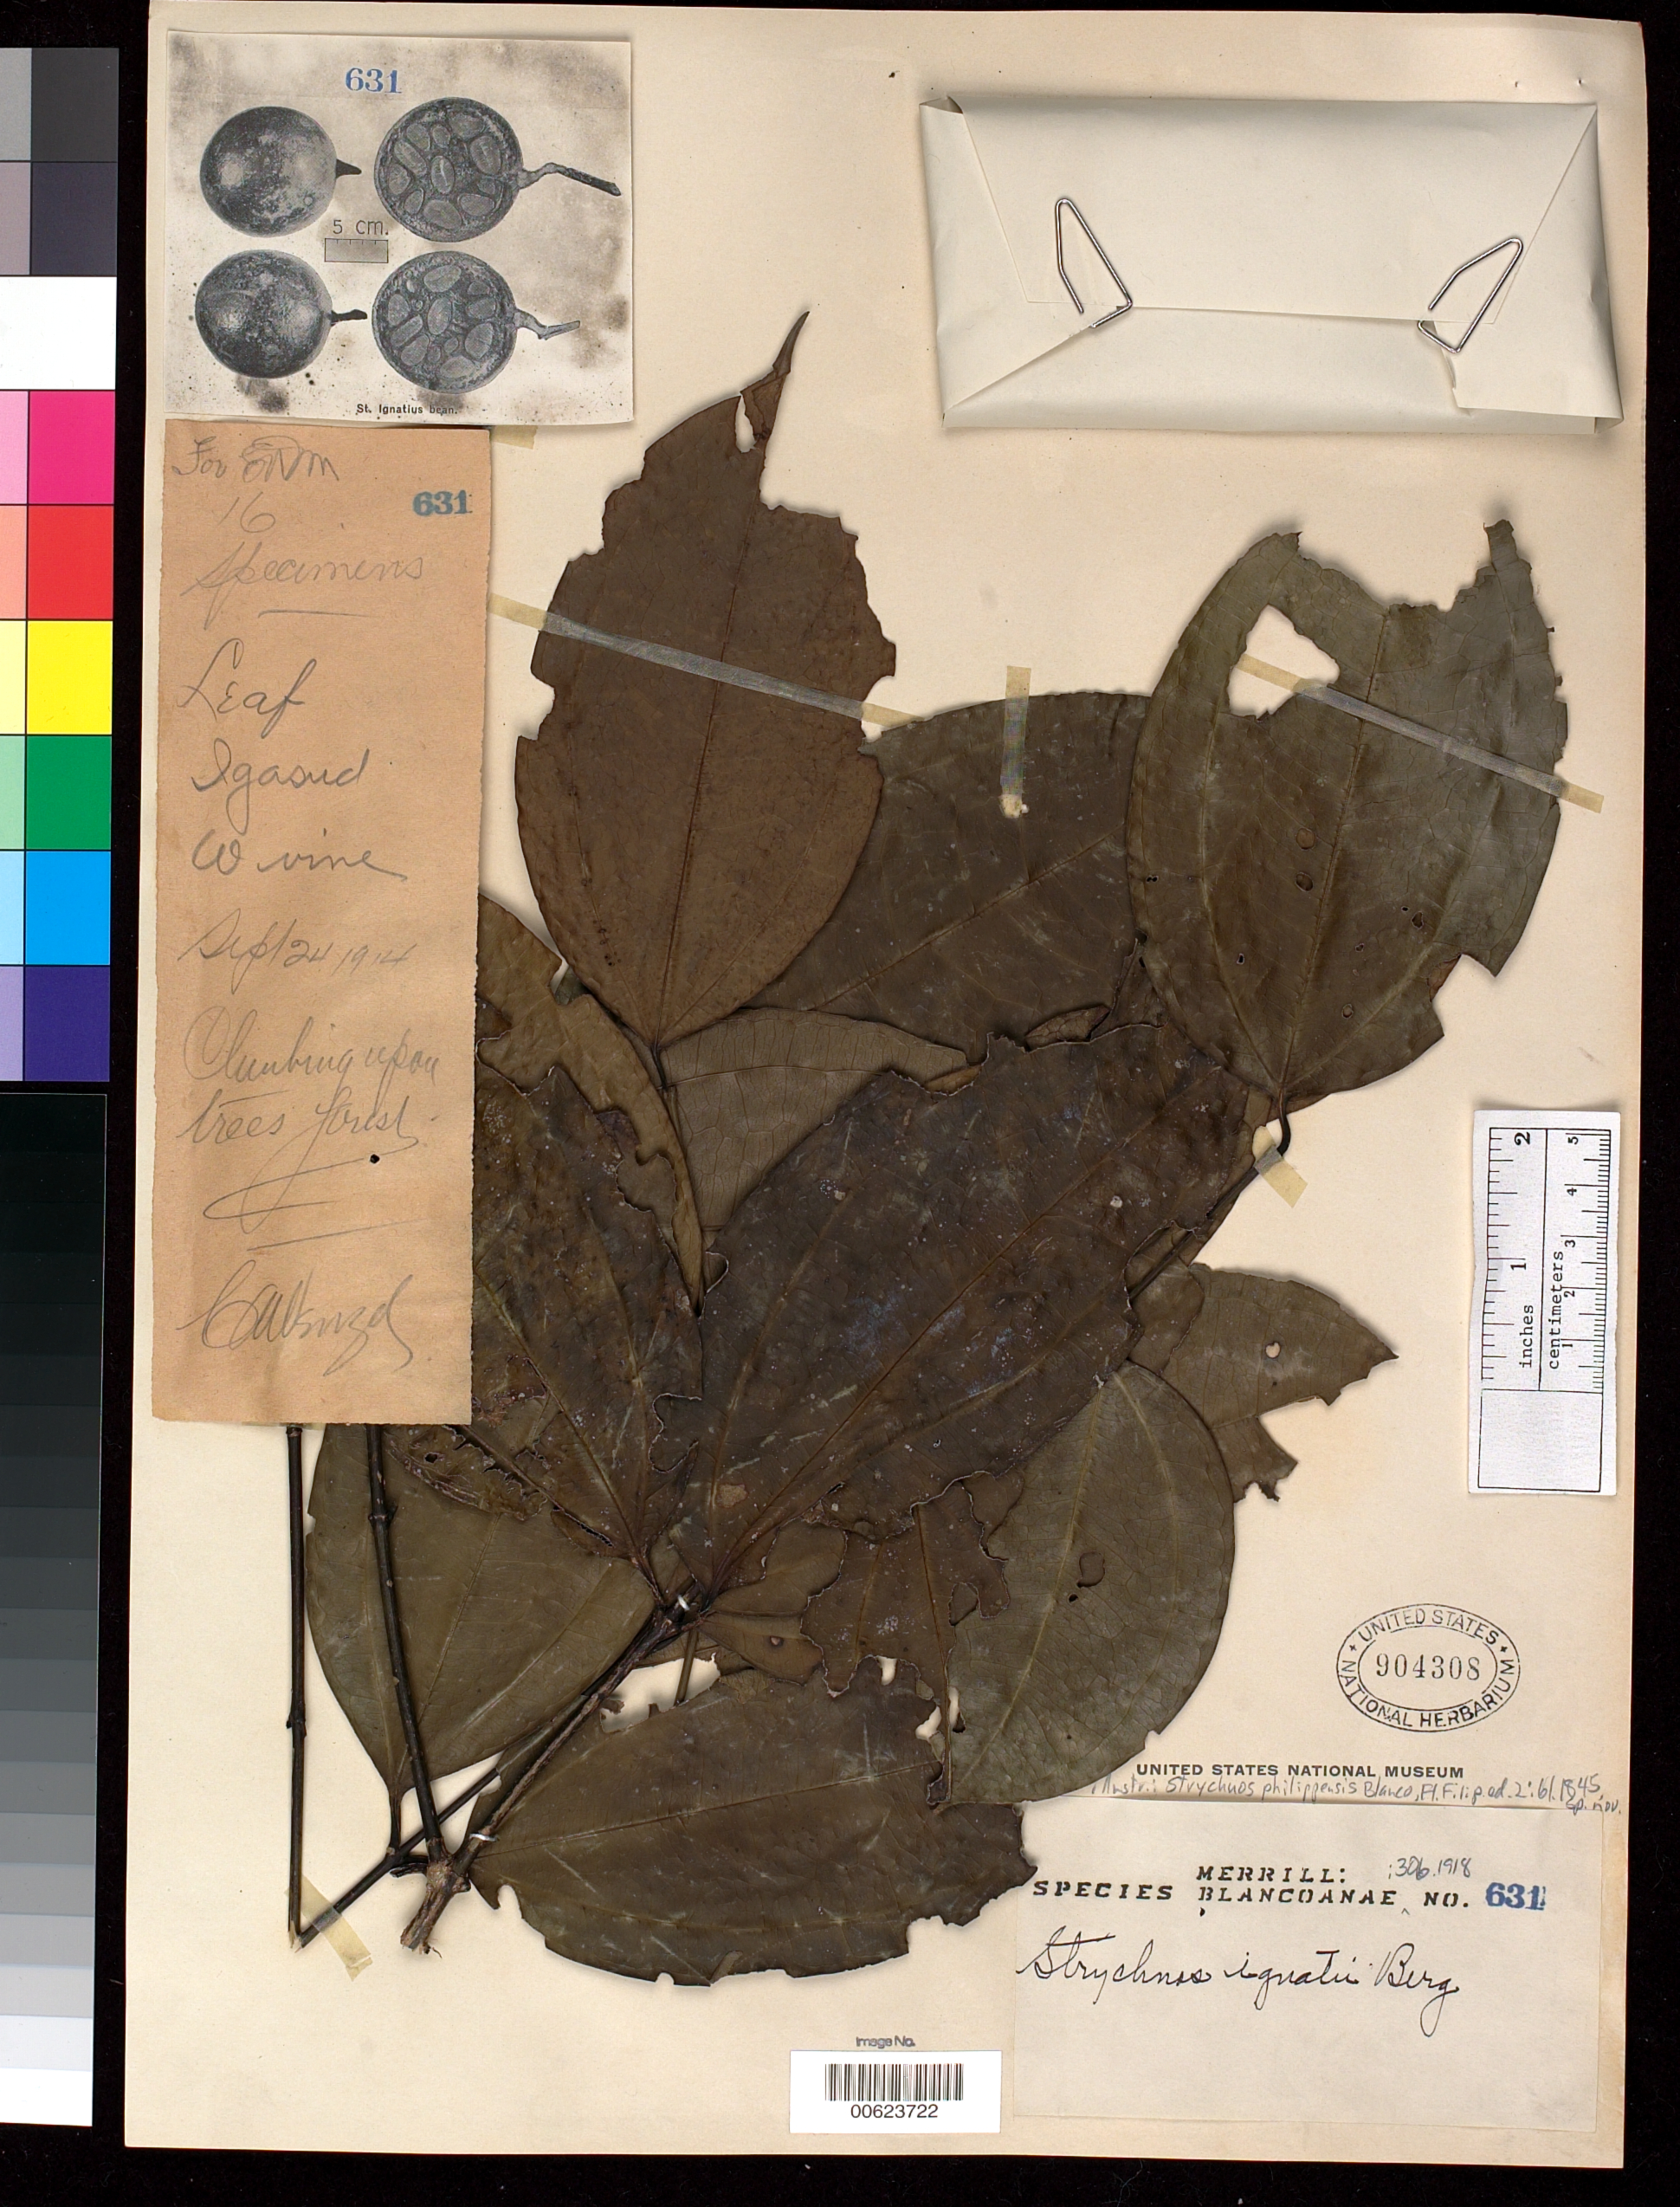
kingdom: Plantae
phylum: Tracheophyta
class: Magnoliopsida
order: Gentianales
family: Loganiaceae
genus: Strychnos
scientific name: Strychnos ignatii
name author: P.J. Bergius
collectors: C. Wenzel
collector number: Sp. Blancoan. 0631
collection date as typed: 24 Sep 1914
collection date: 1914-09-24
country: Philippines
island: Leyte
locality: Jaro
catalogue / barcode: US 904308